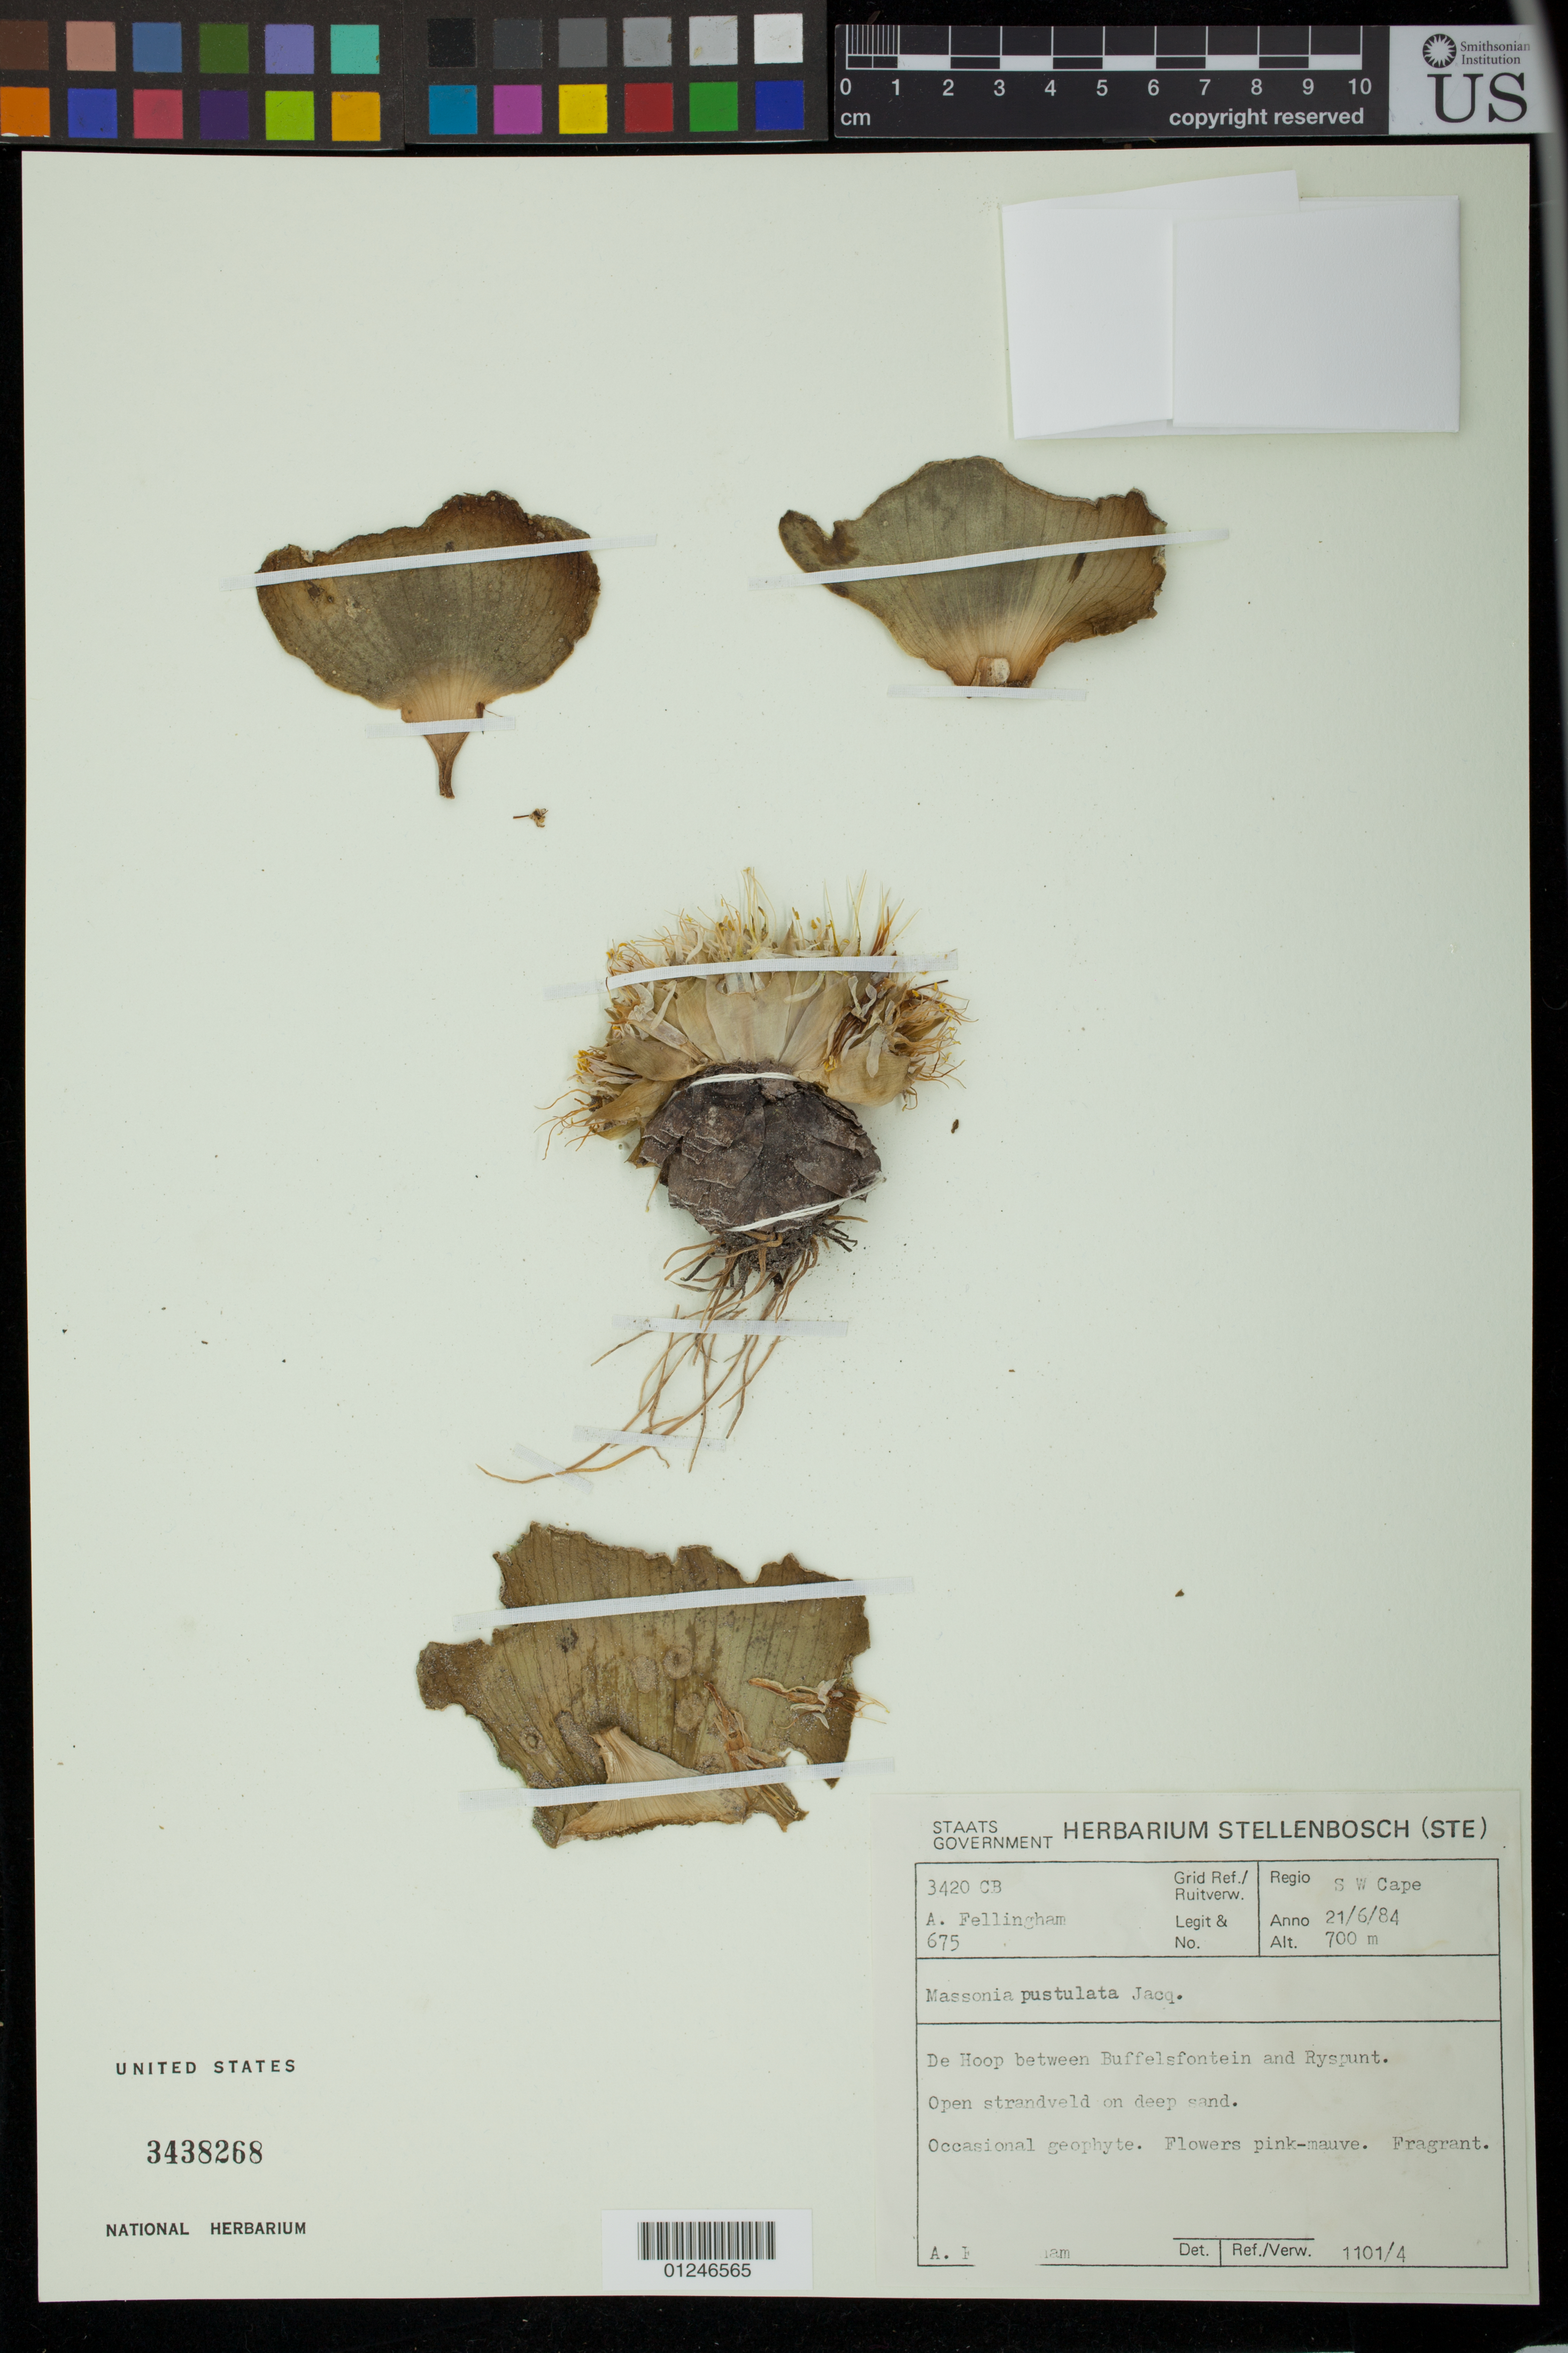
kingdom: Plantae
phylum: Tracheophyta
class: Liliopsida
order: Asparagales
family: Asparagaceae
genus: Massonia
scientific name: Massonia pustulata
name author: Jacq.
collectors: A. Fellingham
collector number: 675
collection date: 1984-06-21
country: South Africa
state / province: Western Cape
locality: De Hoop between Buffelsfontein and Ryspunt.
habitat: Open Strandveld on deep sand.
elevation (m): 700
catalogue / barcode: US 3438268